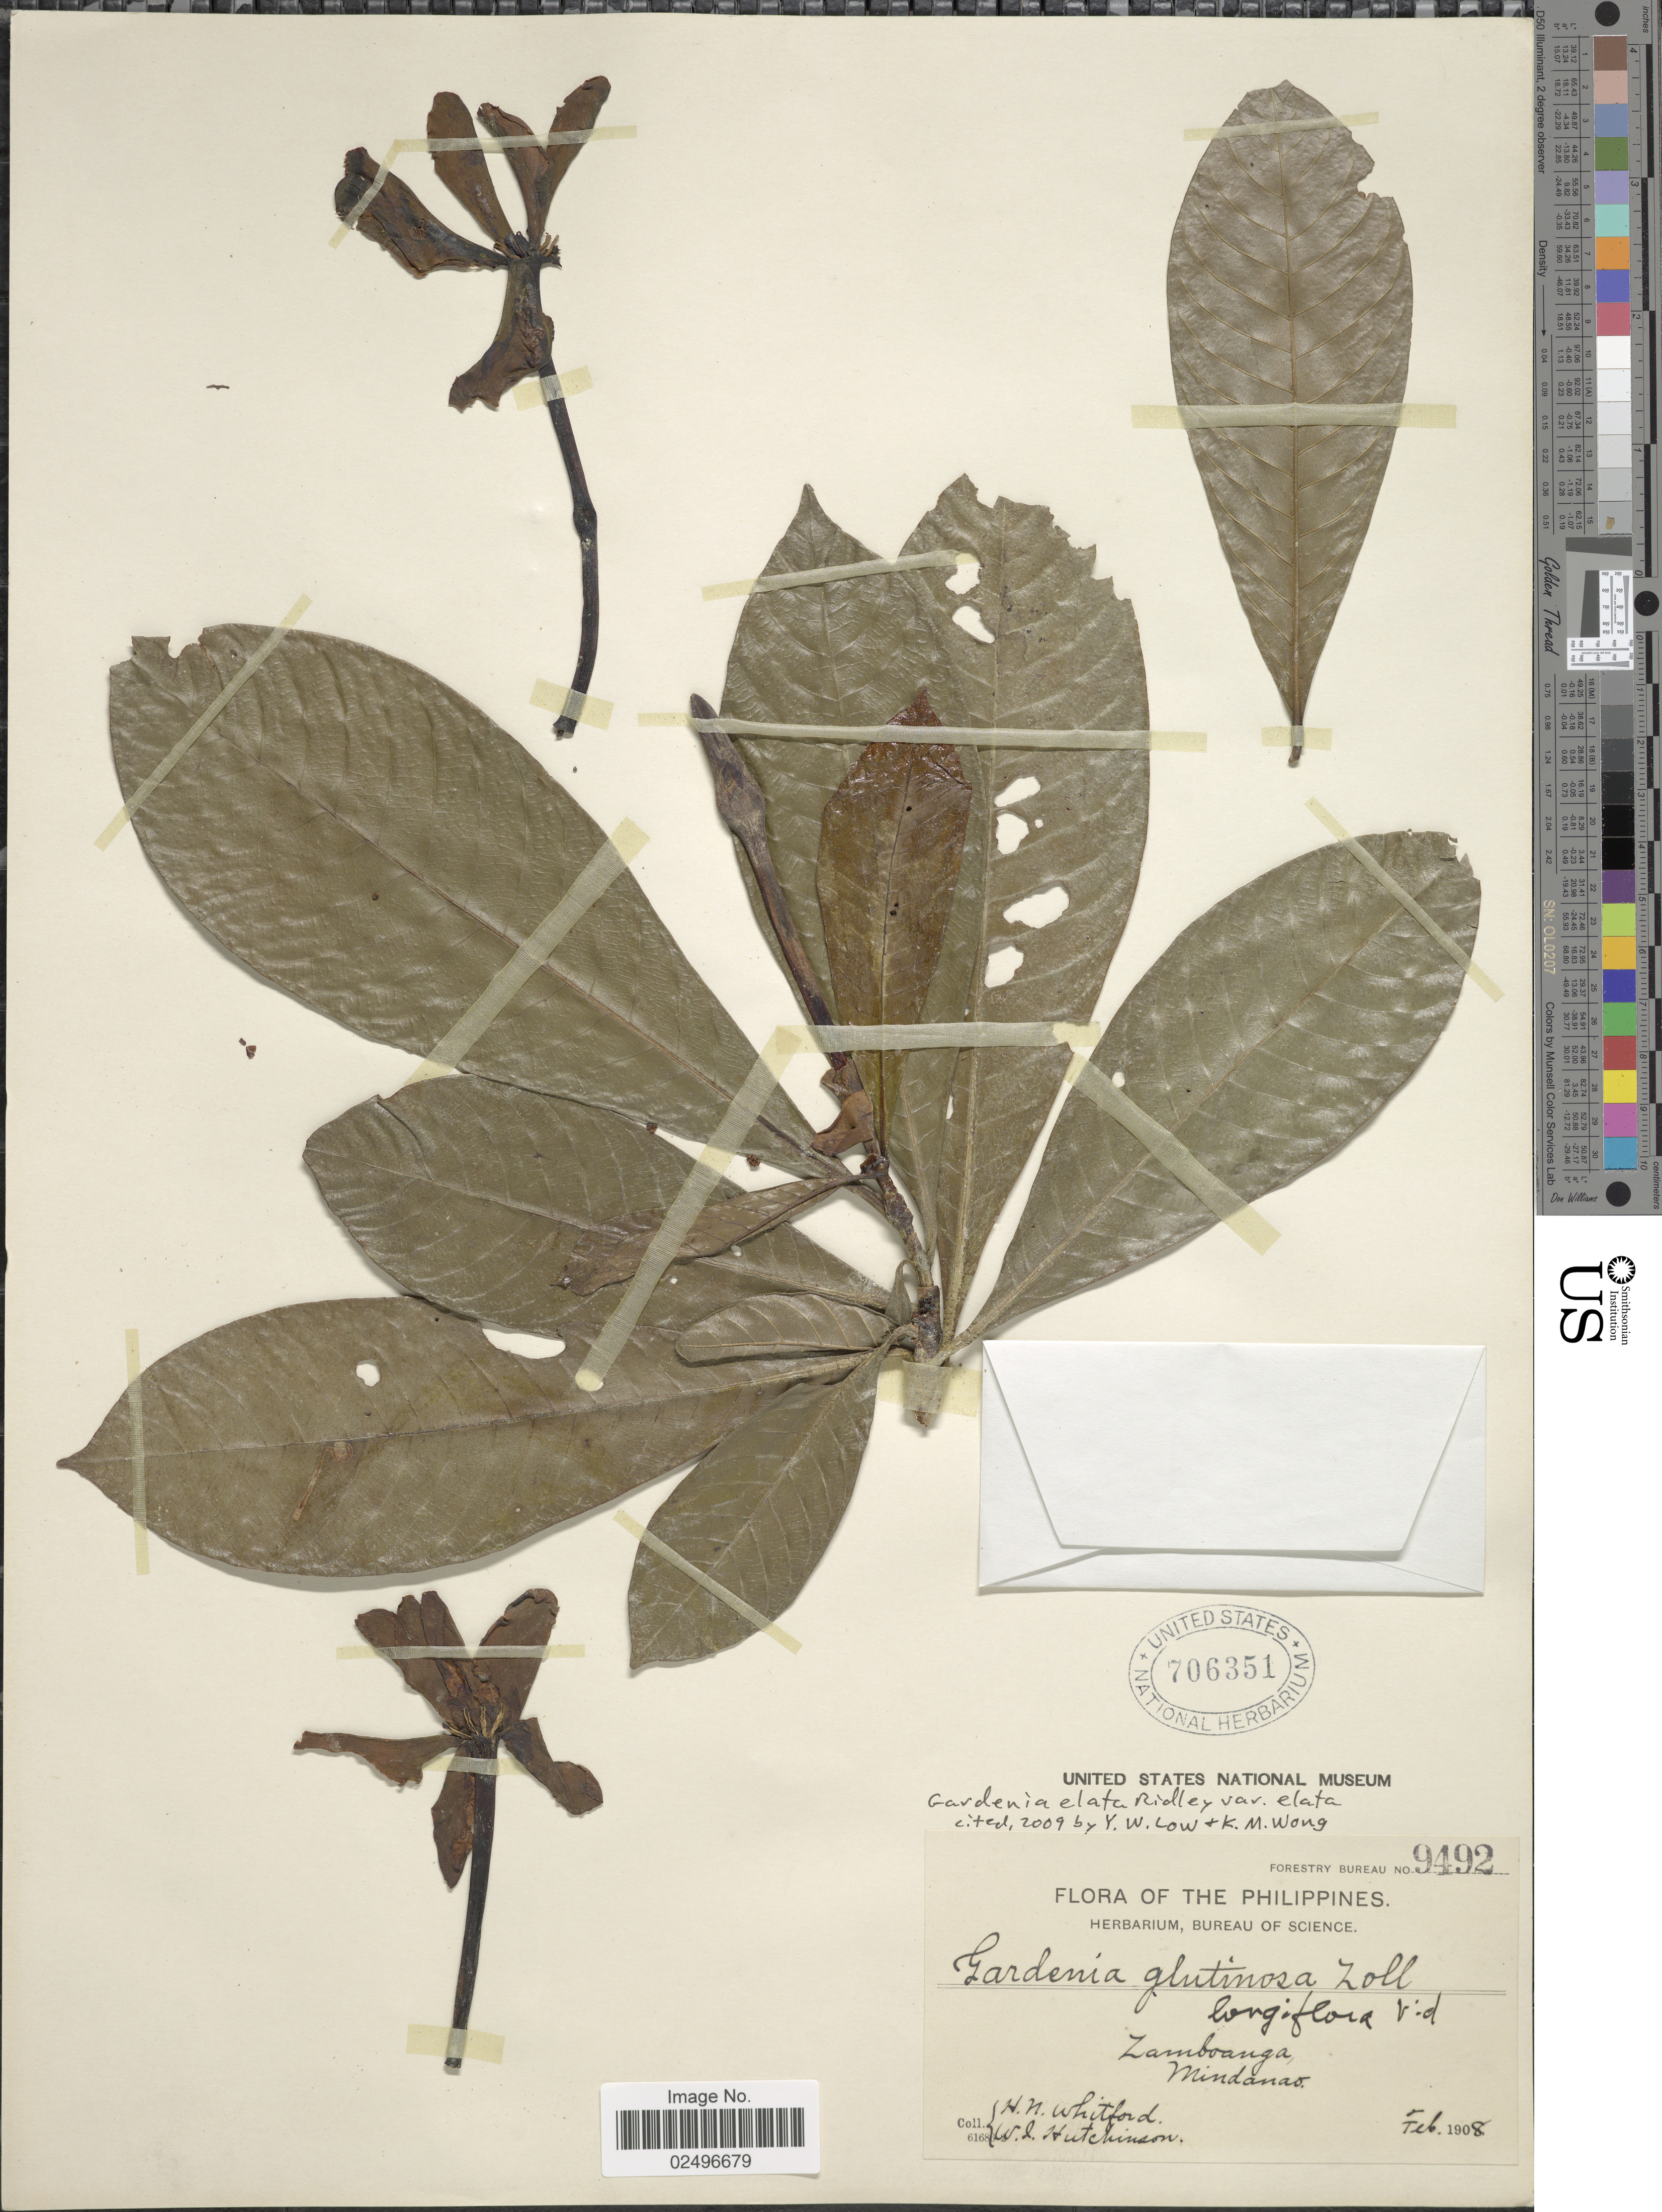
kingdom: Plantae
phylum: Tracheophyta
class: Magnoliopsida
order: Gentianales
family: Rubiaceae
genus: Gardenia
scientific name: Gardenia elata var. elata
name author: Ridl.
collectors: H. N. Whitford & W. I. Hutchinson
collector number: Forestry Bureau 9492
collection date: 1908-02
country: Philippines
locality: Zamboanga, Mindanao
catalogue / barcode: US 706351